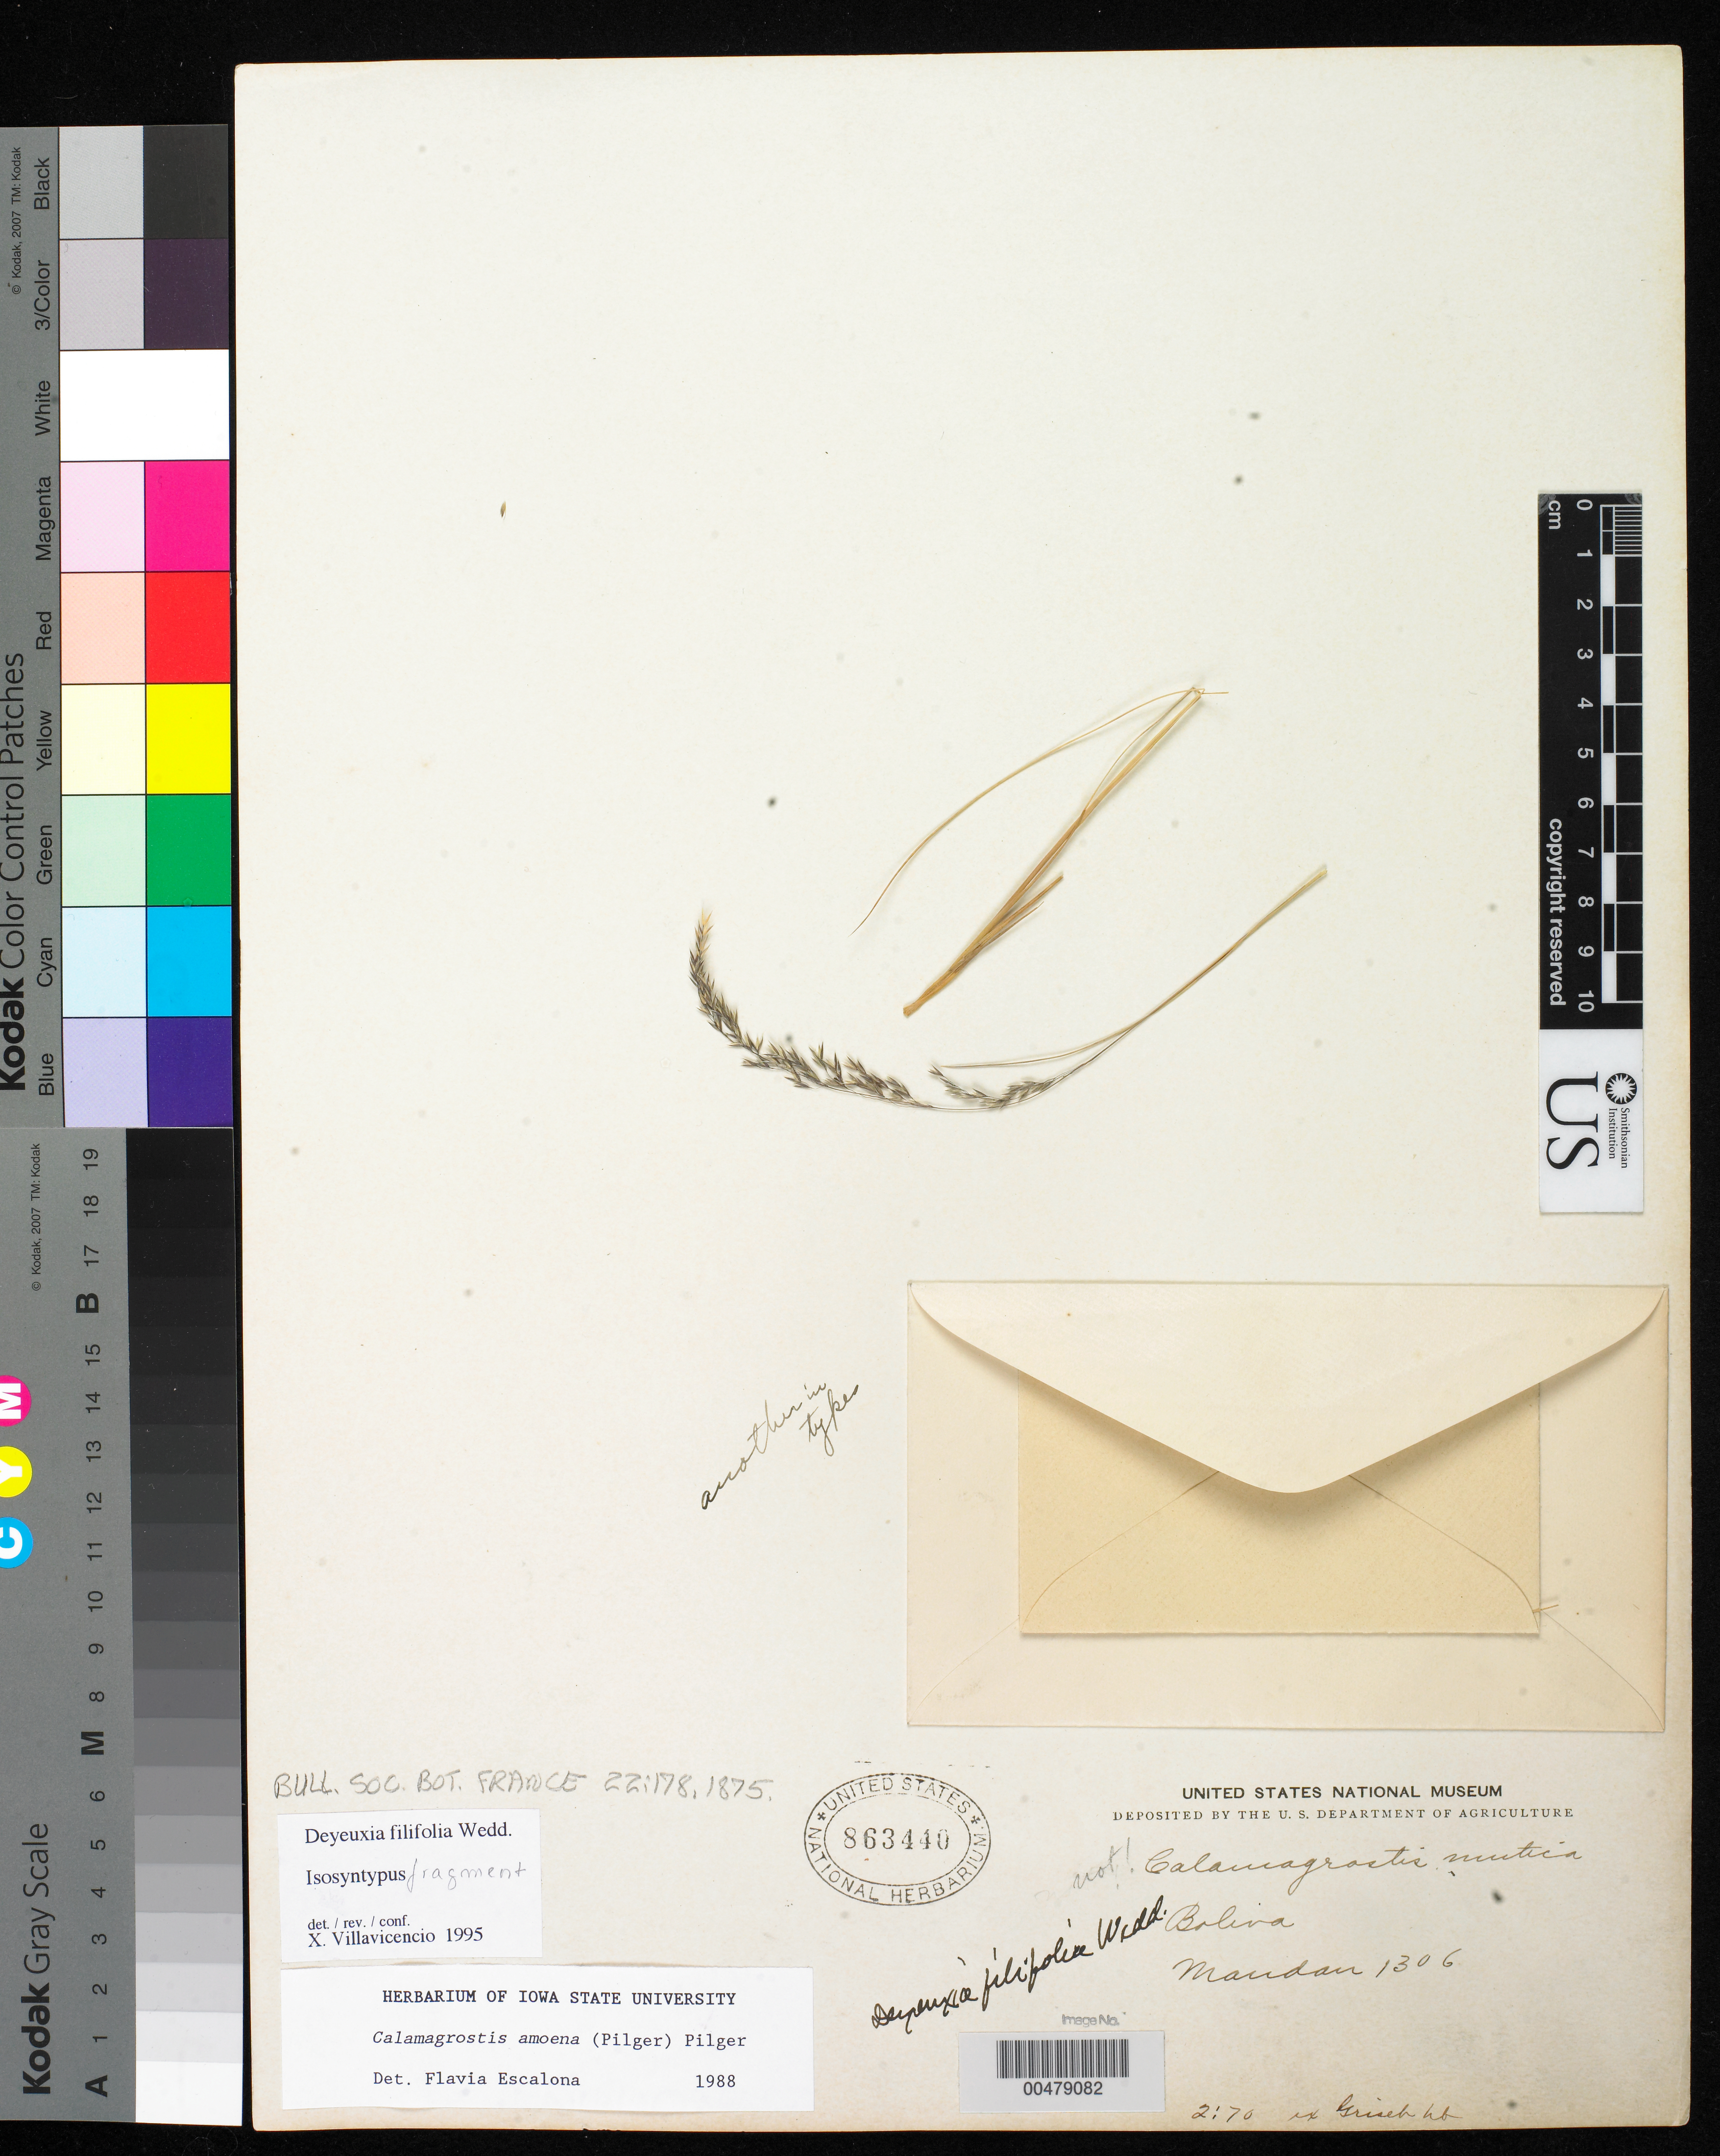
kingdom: Plantae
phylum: Tracheophyta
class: Liliopsida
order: Poales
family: Poaceae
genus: Deyeuxia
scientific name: Deyeuxia filifolia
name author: Wedd.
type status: Isosyntype Fragment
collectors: G. Mandon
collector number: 1306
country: Bolivia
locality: Mapiri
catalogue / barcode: US 863440